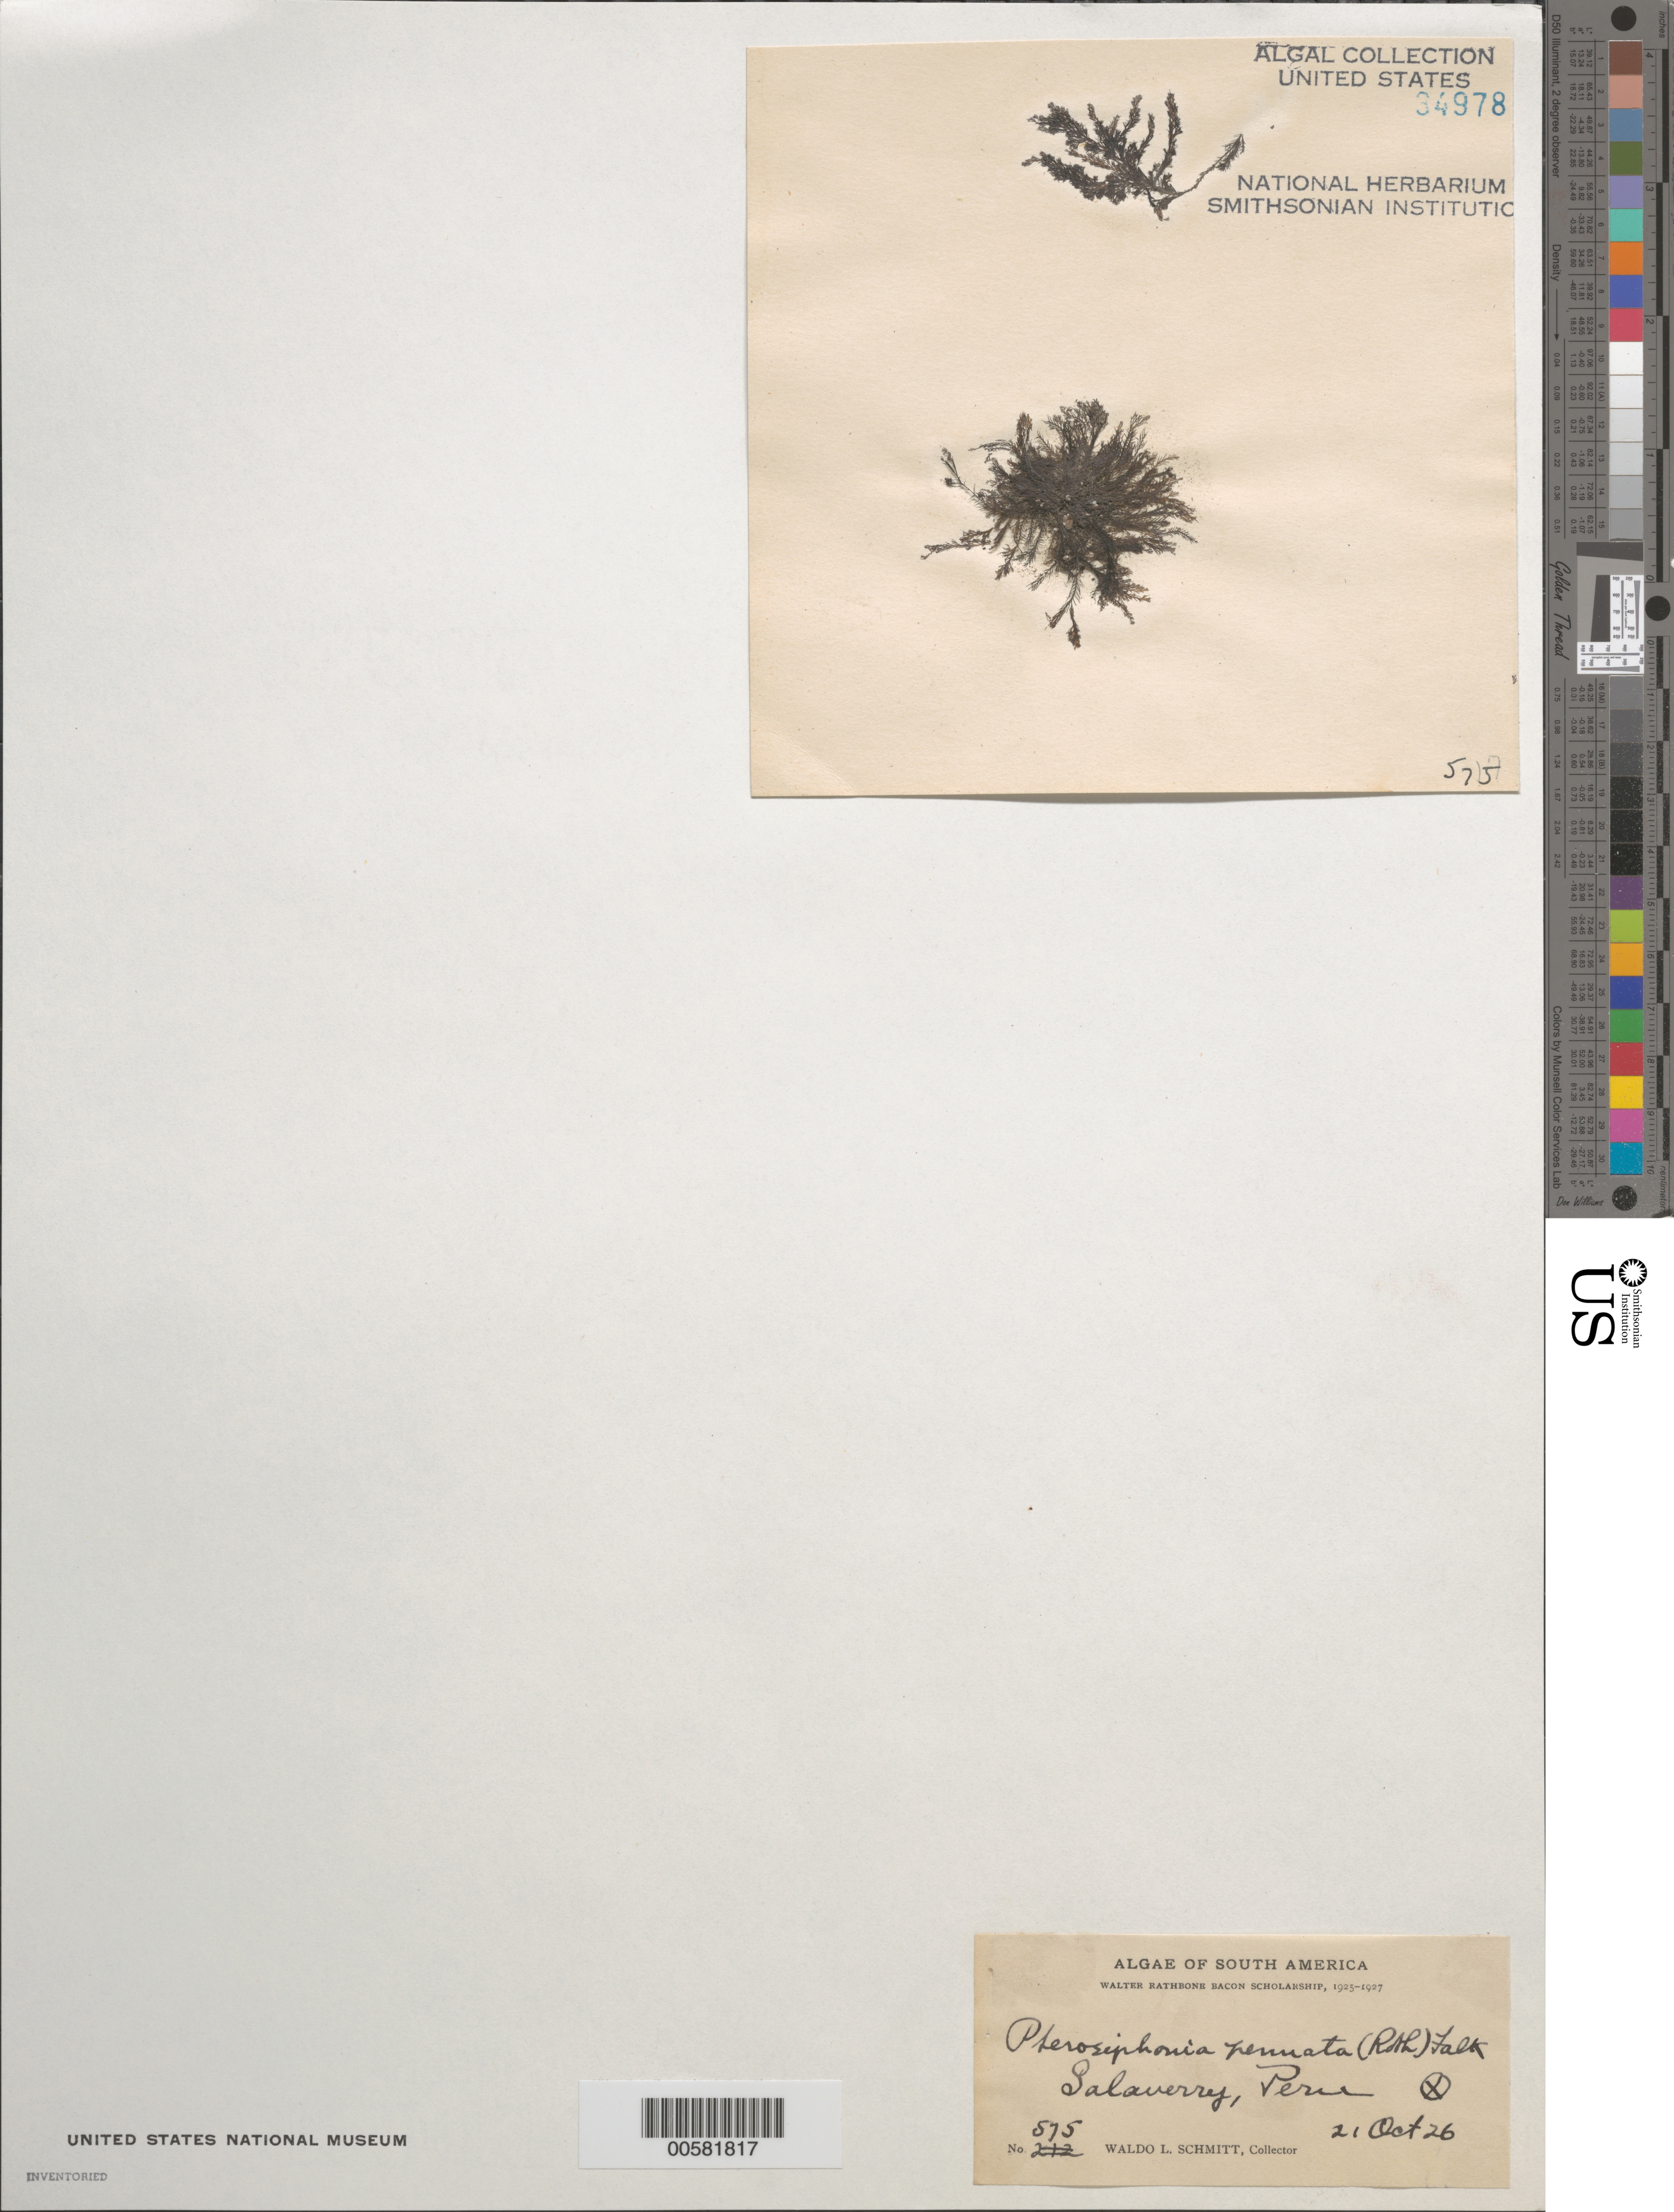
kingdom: Plantae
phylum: Rhodophyta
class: Florideophyceae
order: Ceramiales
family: Rhodomelaceae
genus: Xiphosiphonia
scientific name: Xiphosiphonia pennata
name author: (C. Agardh) Savoie & G.W. Saunders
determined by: Algae name updating Project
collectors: W. L. Schmitt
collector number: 575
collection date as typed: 21 Oct 1926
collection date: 1926-10-21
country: Peru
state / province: La Libertad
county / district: Trujillo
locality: Salaverry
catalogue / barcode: US 34978